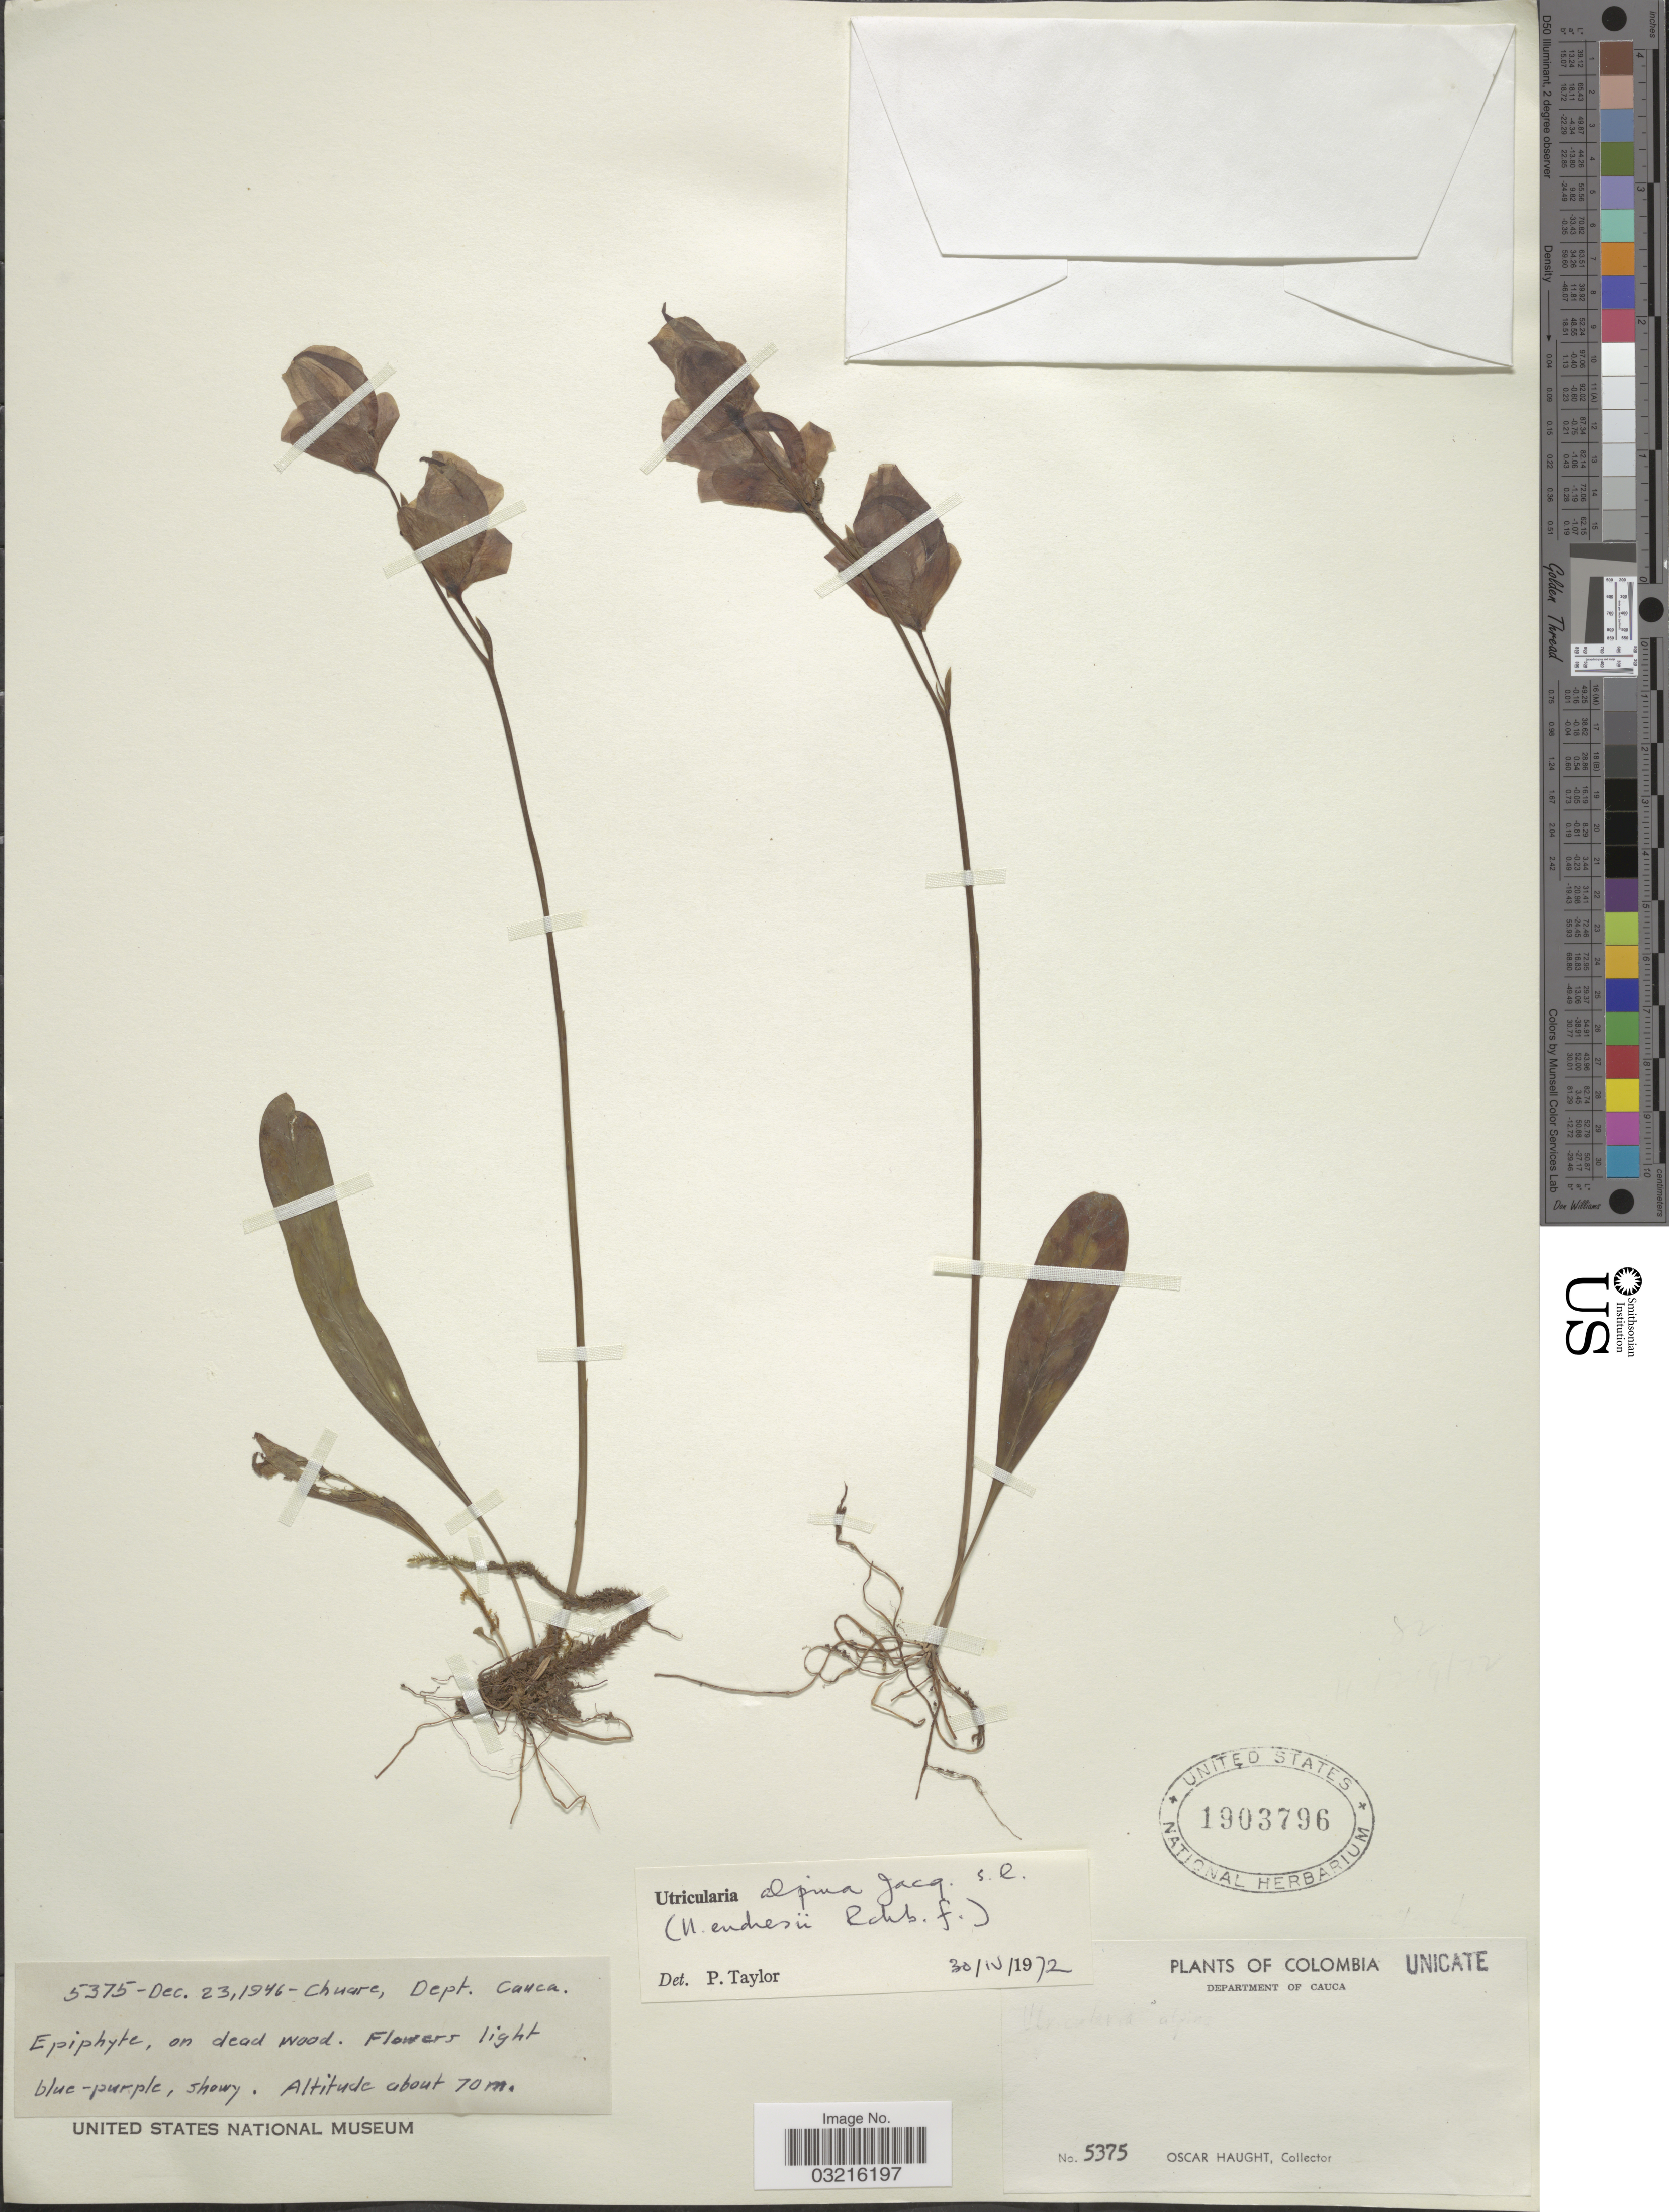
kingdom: Plantae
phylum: Tracheophyta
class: Magnoliopsida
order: Lamiales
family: Lentibulariaceae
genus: Utricularia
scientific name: Utricularia endresii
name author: Rchb. f.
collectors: O. L. Haught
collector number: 5375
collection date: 1946-12-23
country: Colombia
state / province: Cauca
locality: Department of Cauca.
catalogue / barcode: US 1903796